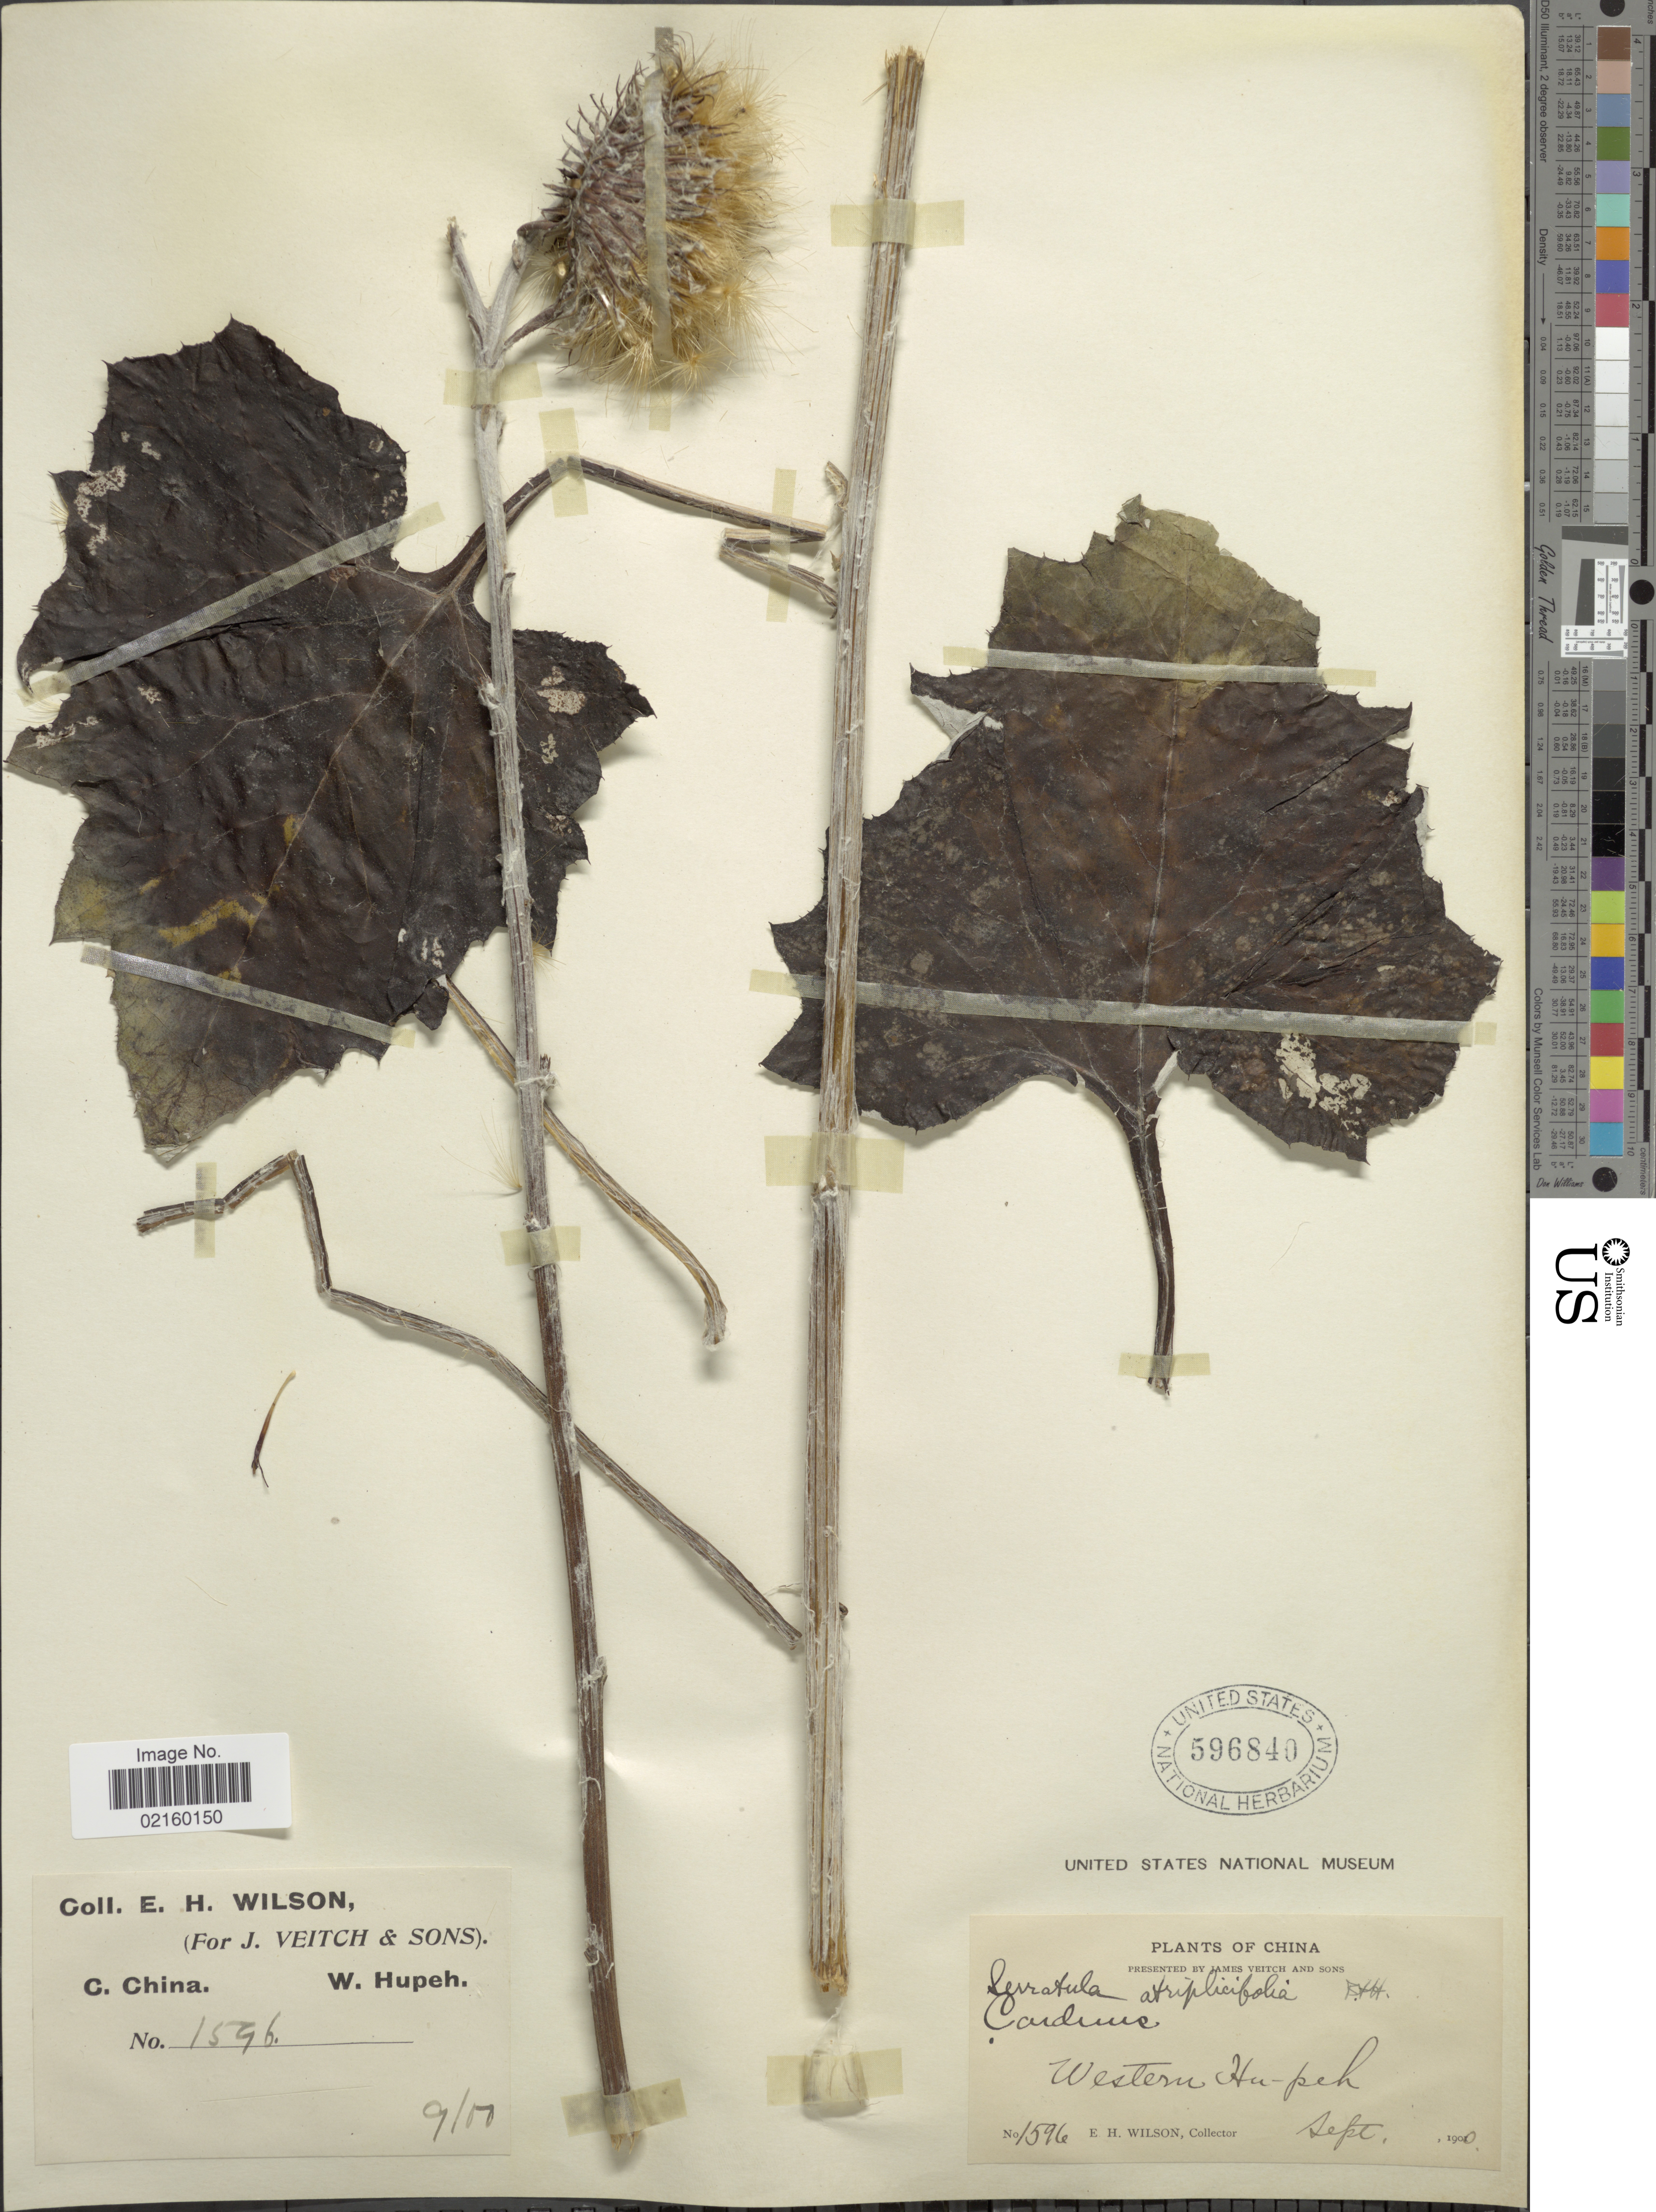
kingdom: Plantae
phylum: Tracheophyta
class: Magnoliopsida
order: Asterales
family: Asteraceae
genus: Serratula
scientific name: Serratula atriplicifolia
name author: Benth. & Hook. f.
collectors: E. Wilson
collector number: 1596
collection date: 1900-09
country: China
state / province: Hubei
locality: C. China, Western Hupeh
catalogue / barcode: US 596840